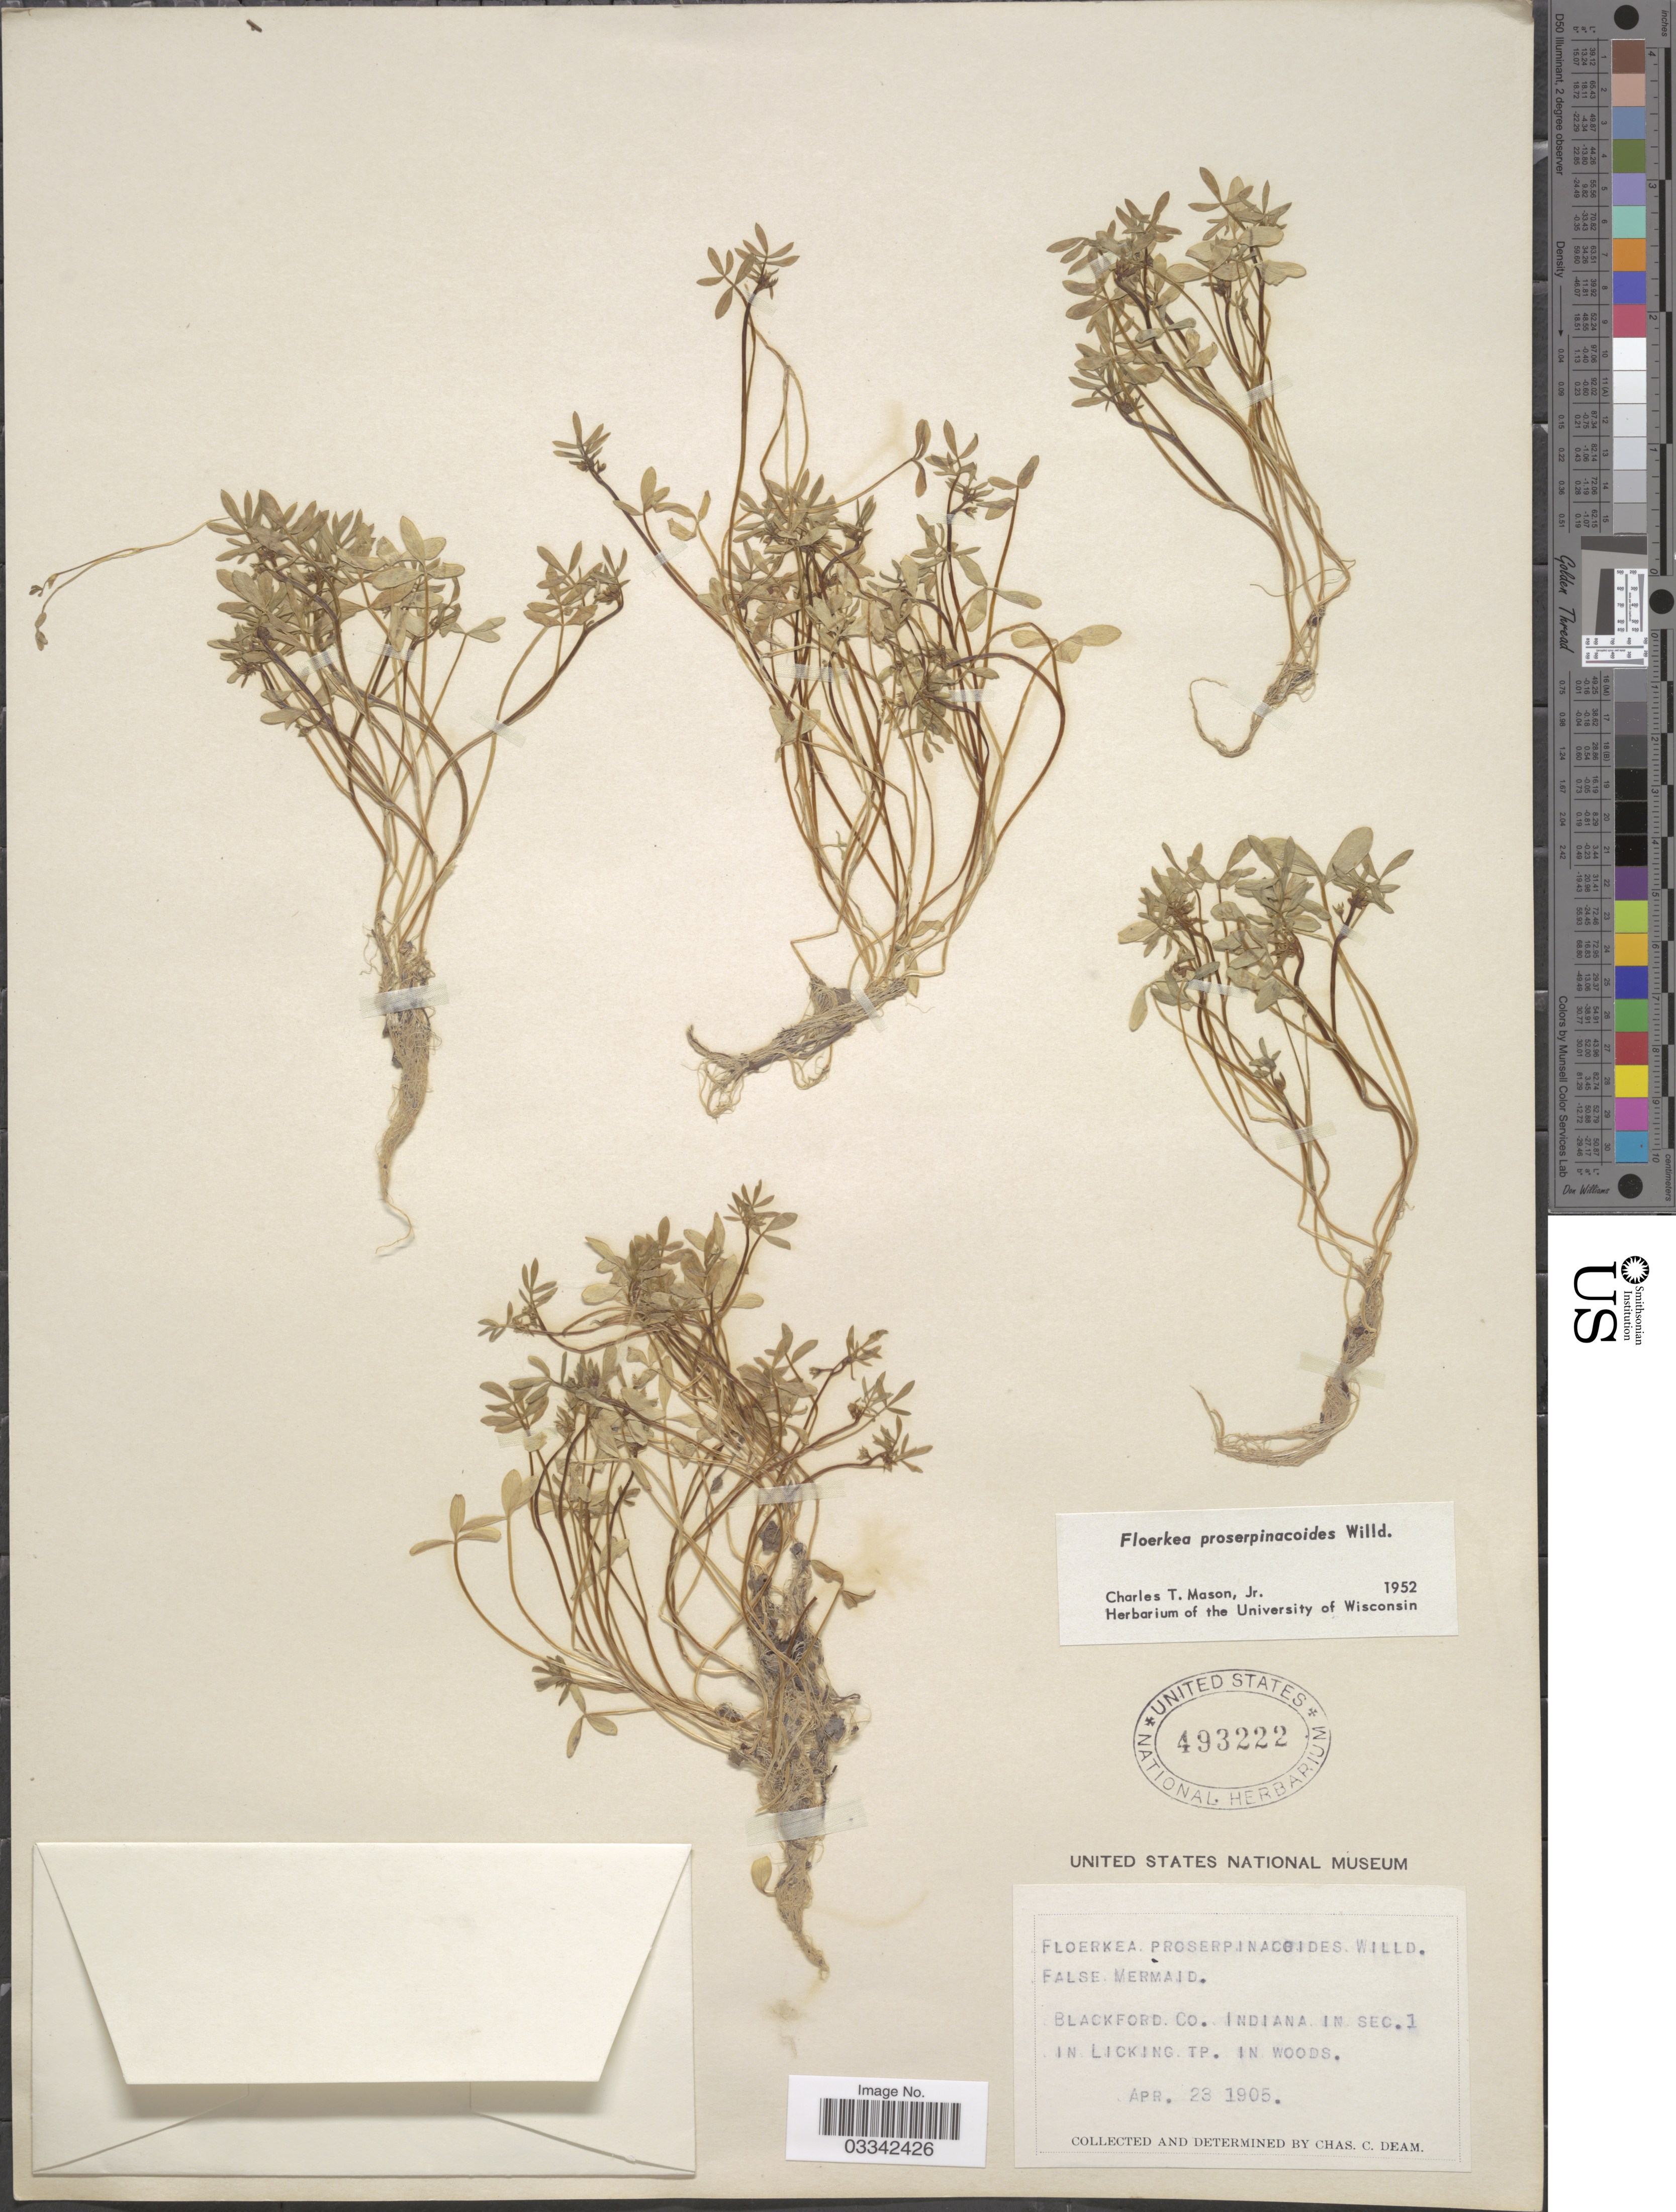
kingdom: Plantae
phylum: Tracheophyta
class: Magnoliopsida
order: Brassicales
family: Limnanthaceae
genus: Floerkea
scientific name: Floerkea proserpinacoides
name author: Willd.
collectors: C. C. Deam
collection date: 1905-04-23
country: United States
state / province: Indiana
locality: Blackford Co. in sec. 1 in Licking Tp.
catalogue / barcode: US 493222